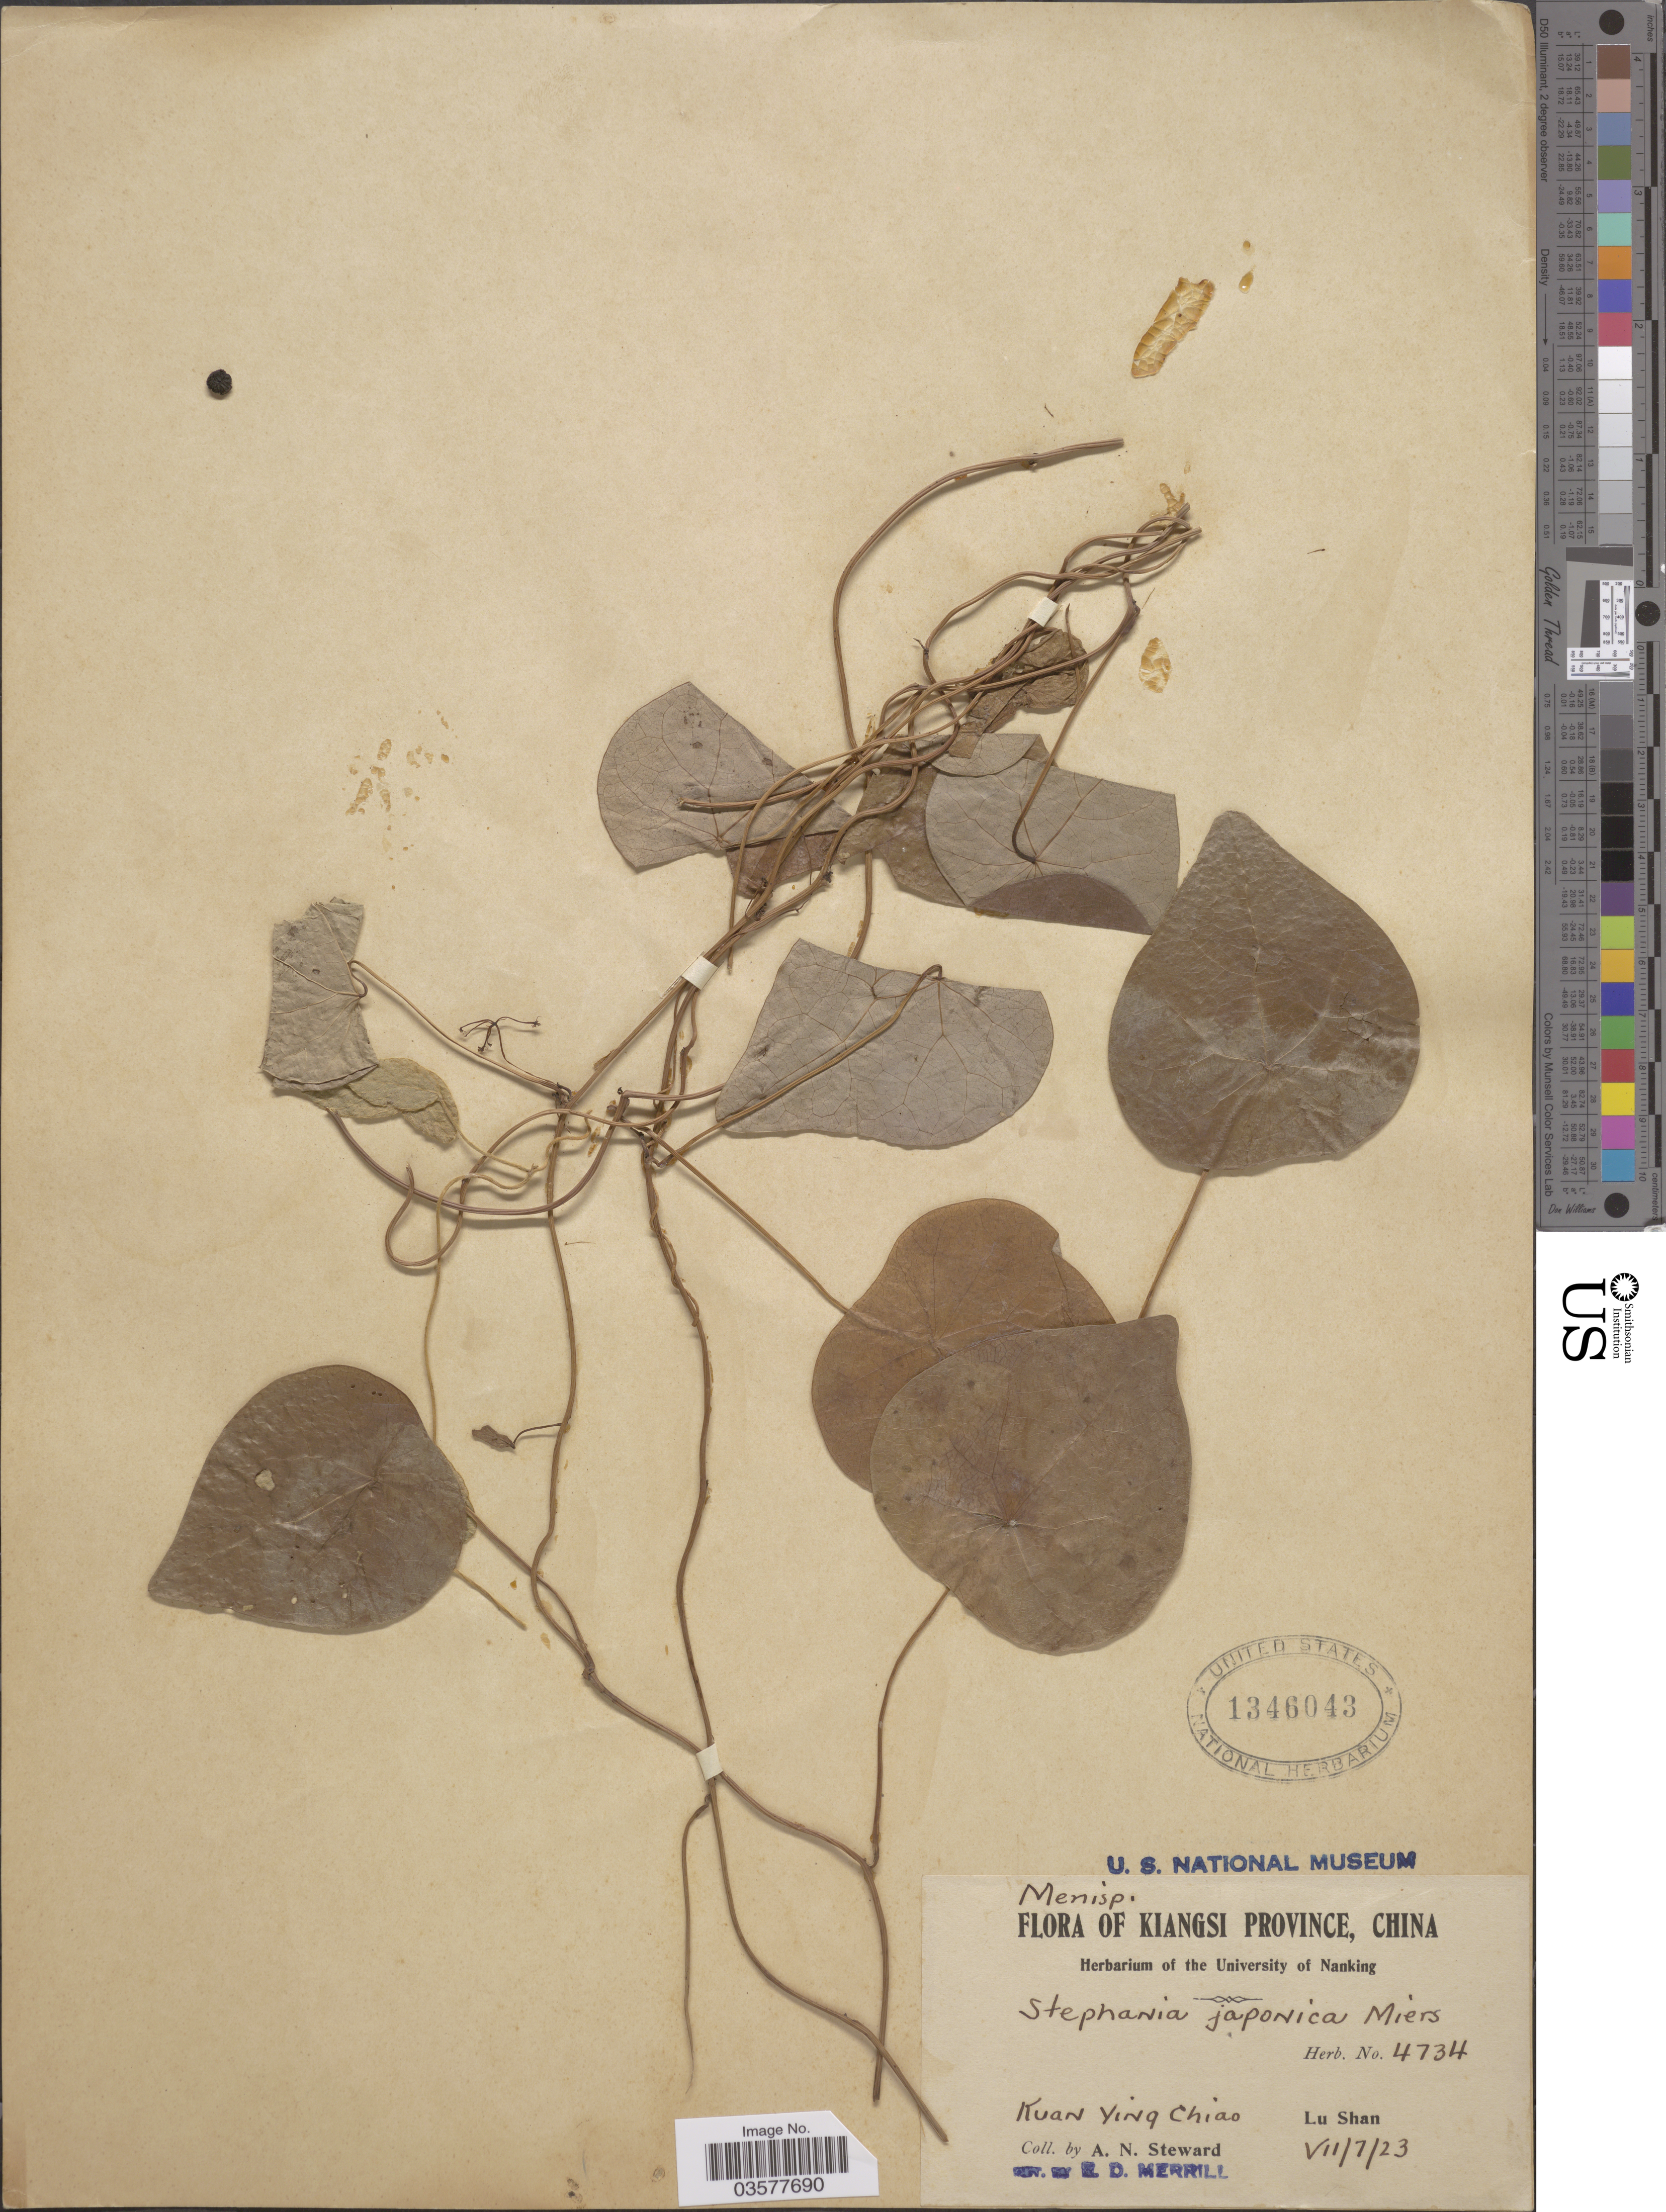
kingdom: Plantae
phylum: Tracheophyta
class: Magnoliopsida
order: Ranunculales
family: Menispermaceae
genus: Stephania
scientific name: Stephania japonica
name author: (Thunb.) Miers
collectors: A. N. Steward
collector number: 4734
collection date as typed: Transcribed d/m/y: 7/7/23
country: China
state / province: Jiangxi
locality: Kiangsi Province. Kuan Ying Chiao. Lu Shan.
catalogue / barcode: US 1346043